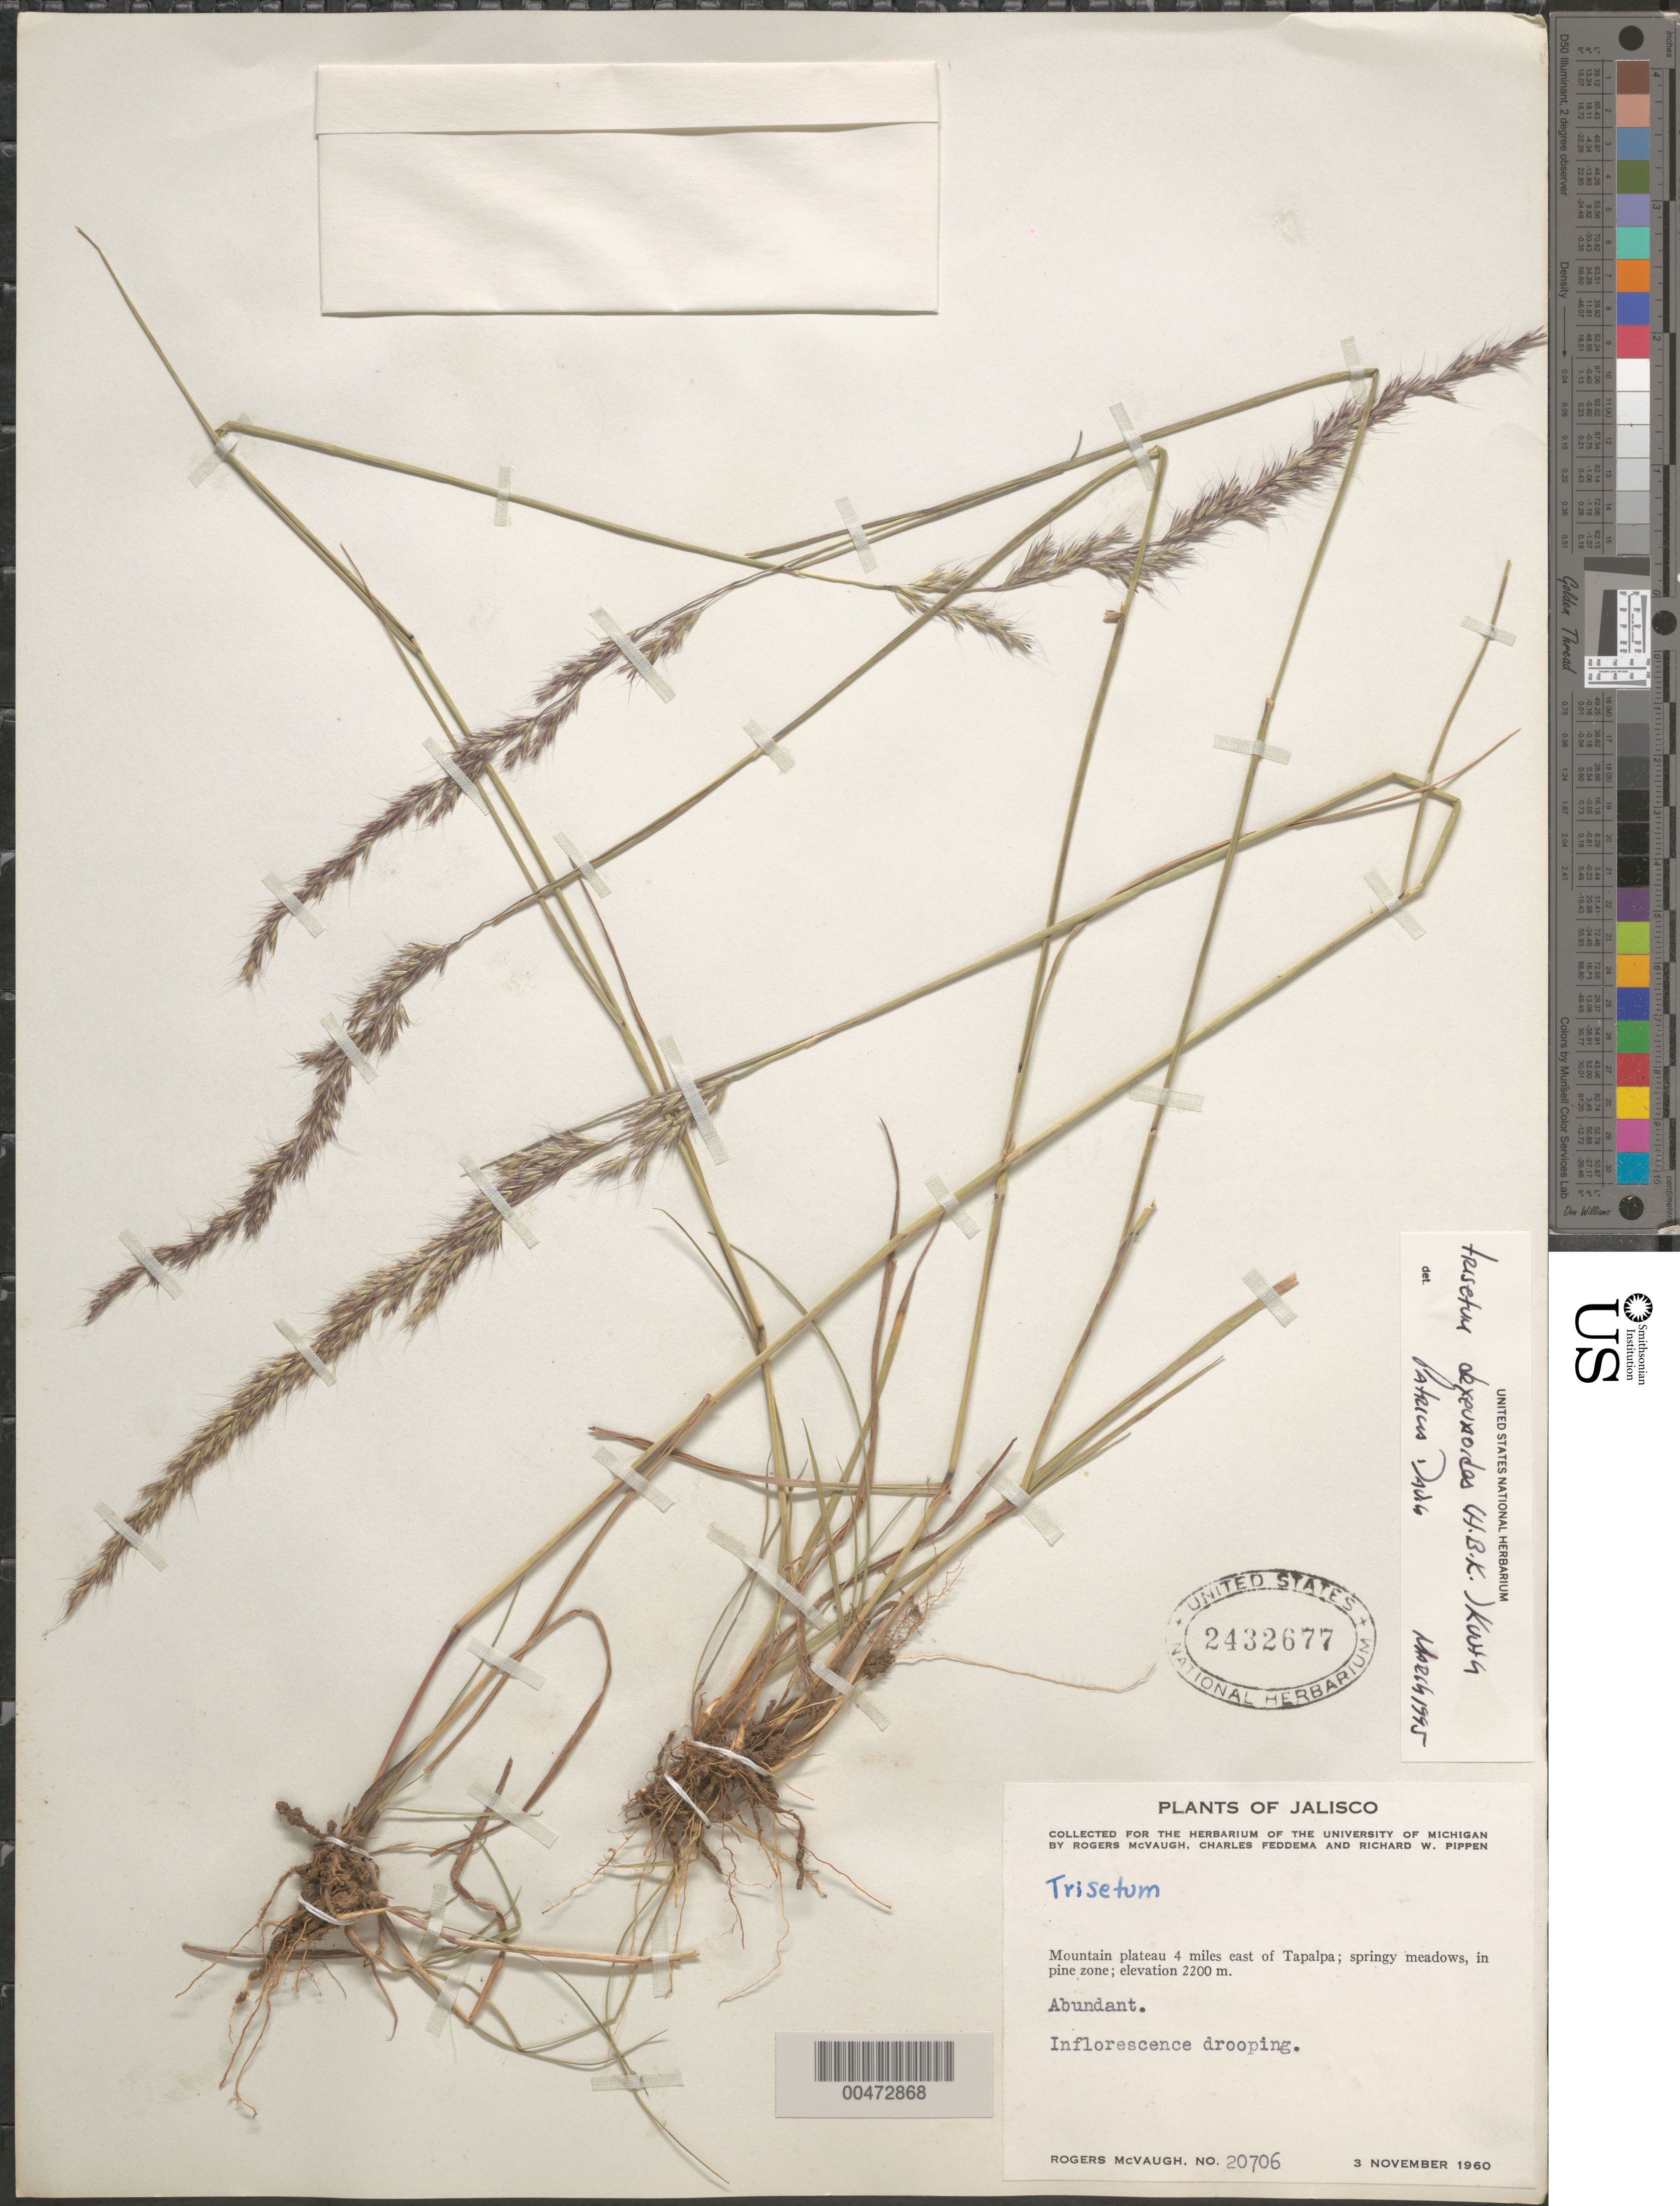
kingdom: Plantae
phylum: Tracheophyta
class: Liliopsida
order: Poales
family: Poaceae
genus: Trisetum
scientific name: Trisetum deyeuxioides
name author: (Kunth) Kunth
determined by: Dávila, P. D.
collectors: R. McVaugh, C. Feddema & R. W. Pippen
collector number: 20706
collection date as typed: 3 Nov 1960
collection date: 1960-11-03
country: Mexico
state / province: Jalisco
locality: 4 mi E of Tapalpa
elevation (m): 2200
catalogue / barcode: US 2432677